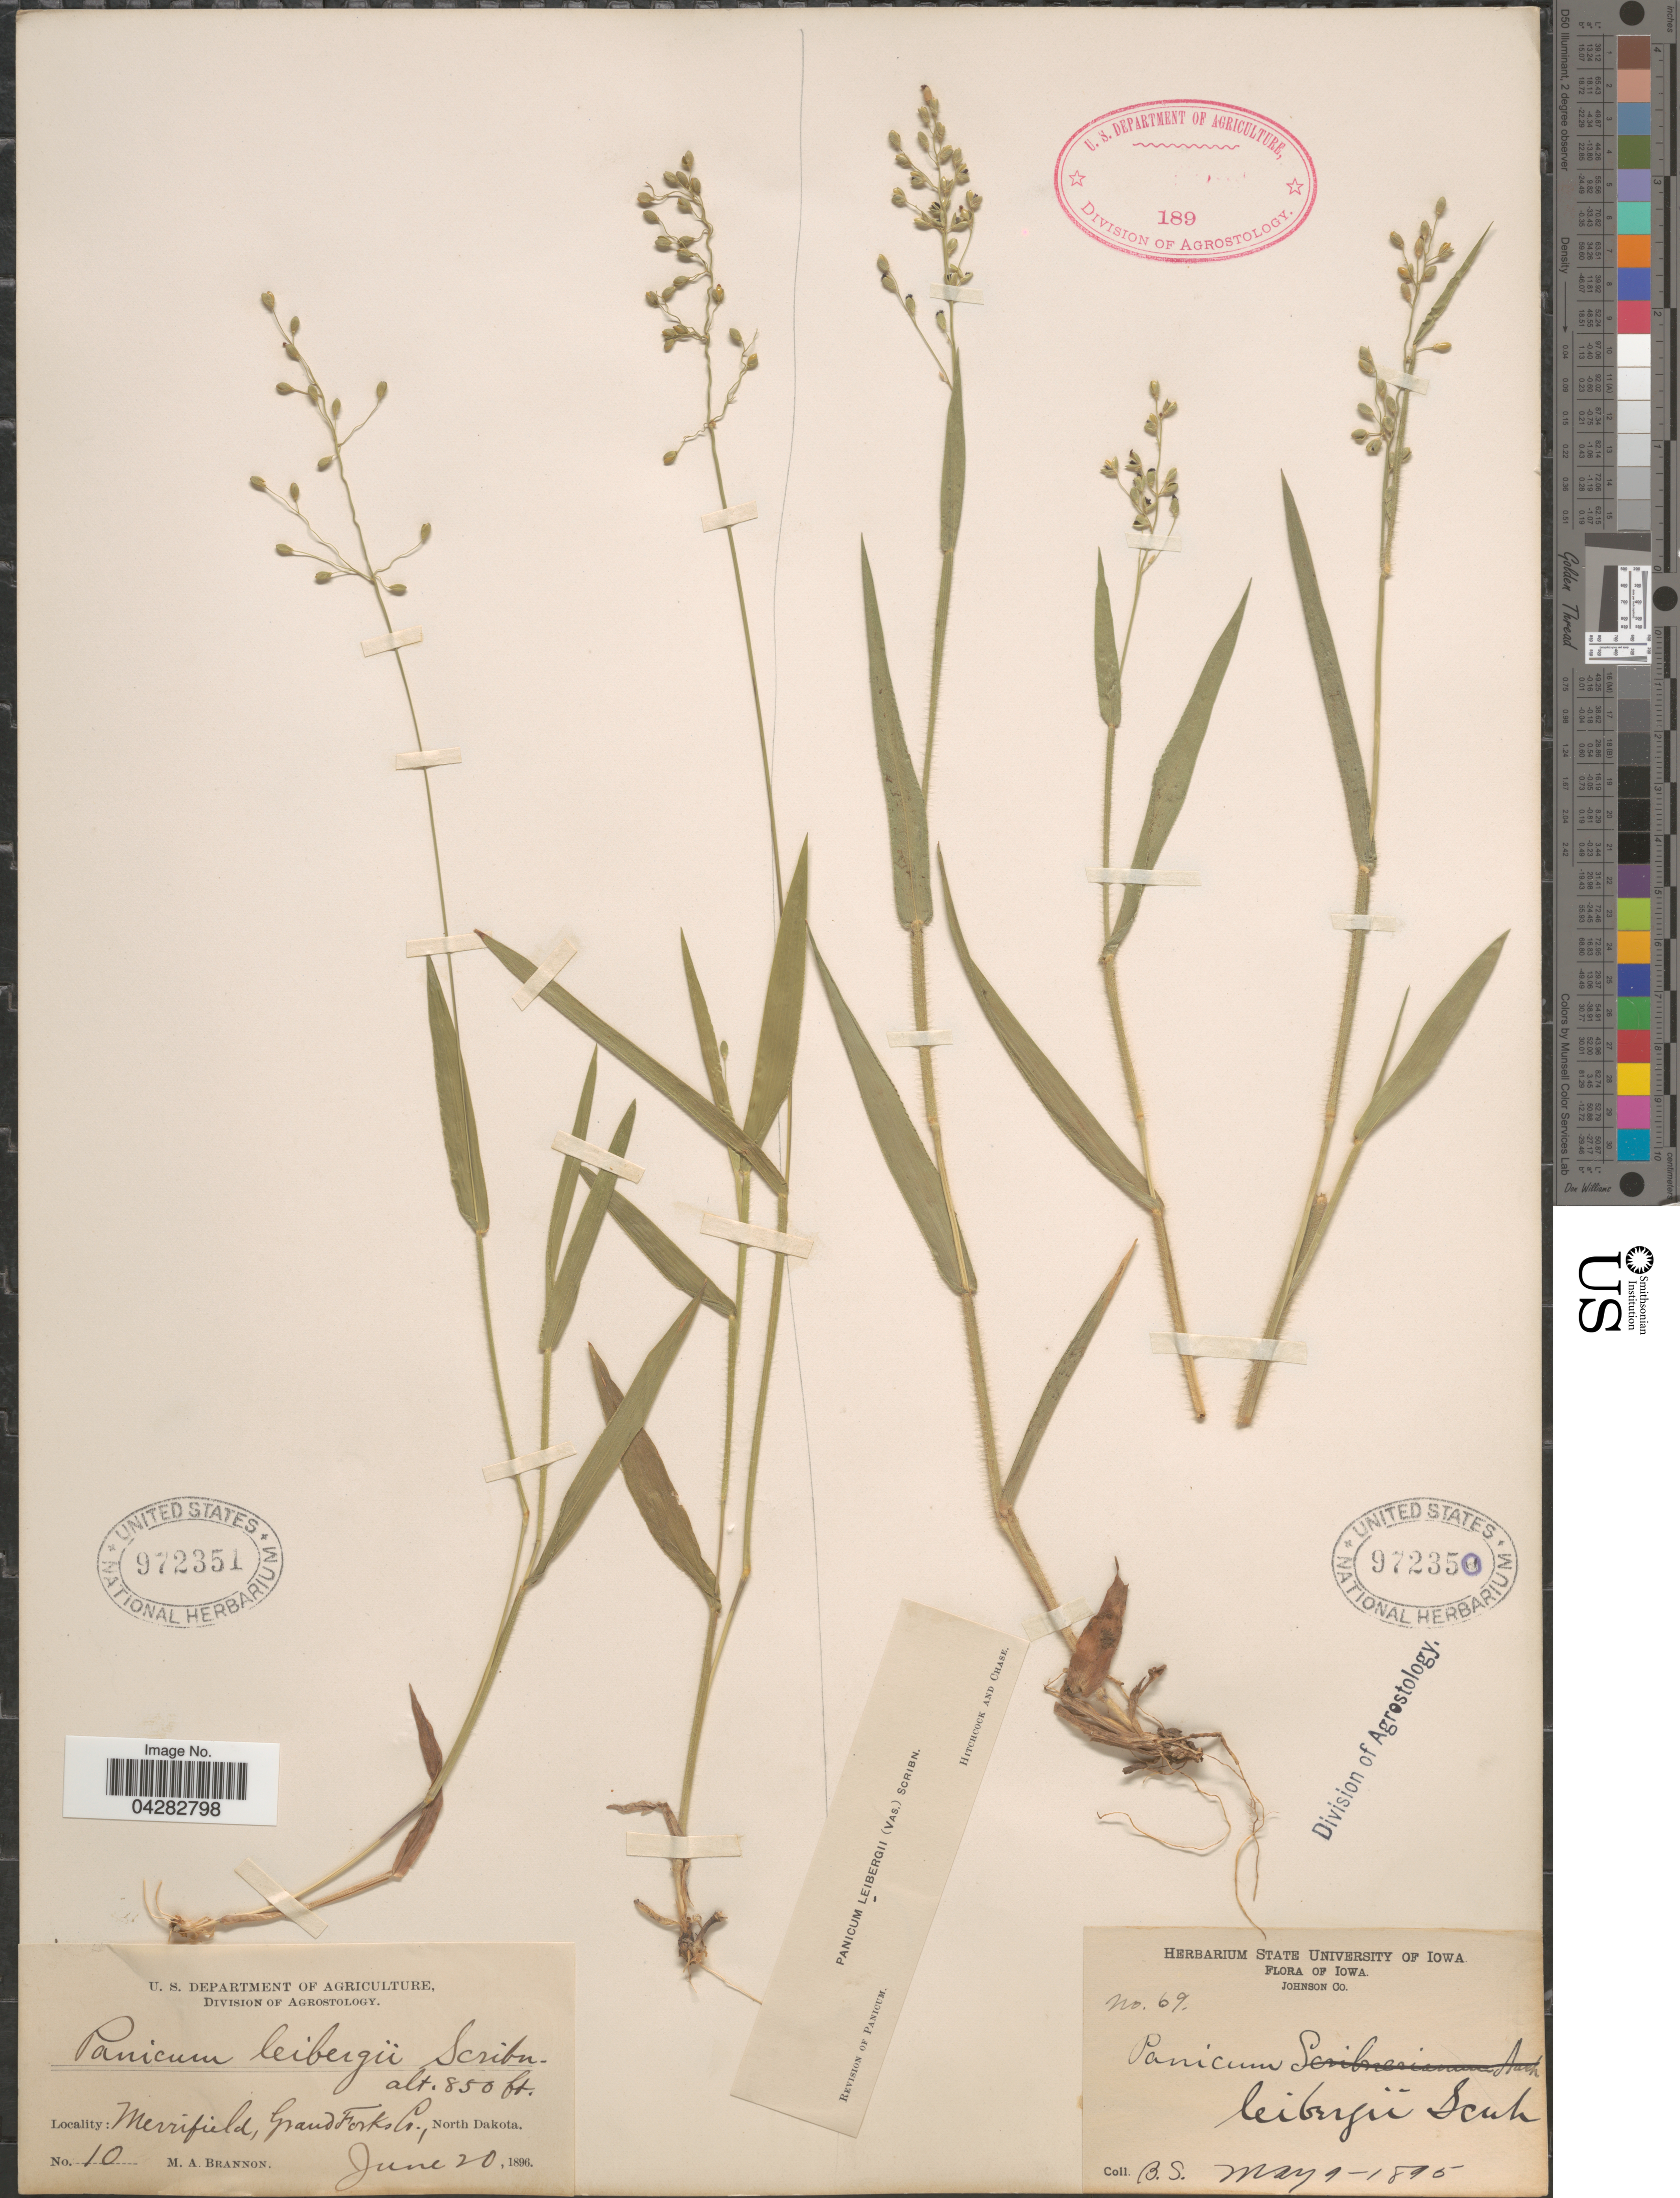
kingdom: Plantae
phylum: Tracheophyta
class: Liliopsida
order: Poales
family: Poaceae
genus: Dichanthelium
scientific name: Dichanthelium leibergii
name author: (Vasey) Gould & C.A. Clark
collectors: B. S.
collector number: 69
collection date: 1895-05-09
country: United States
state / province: Iowa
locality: Johnson Co.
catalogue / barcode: US 972350